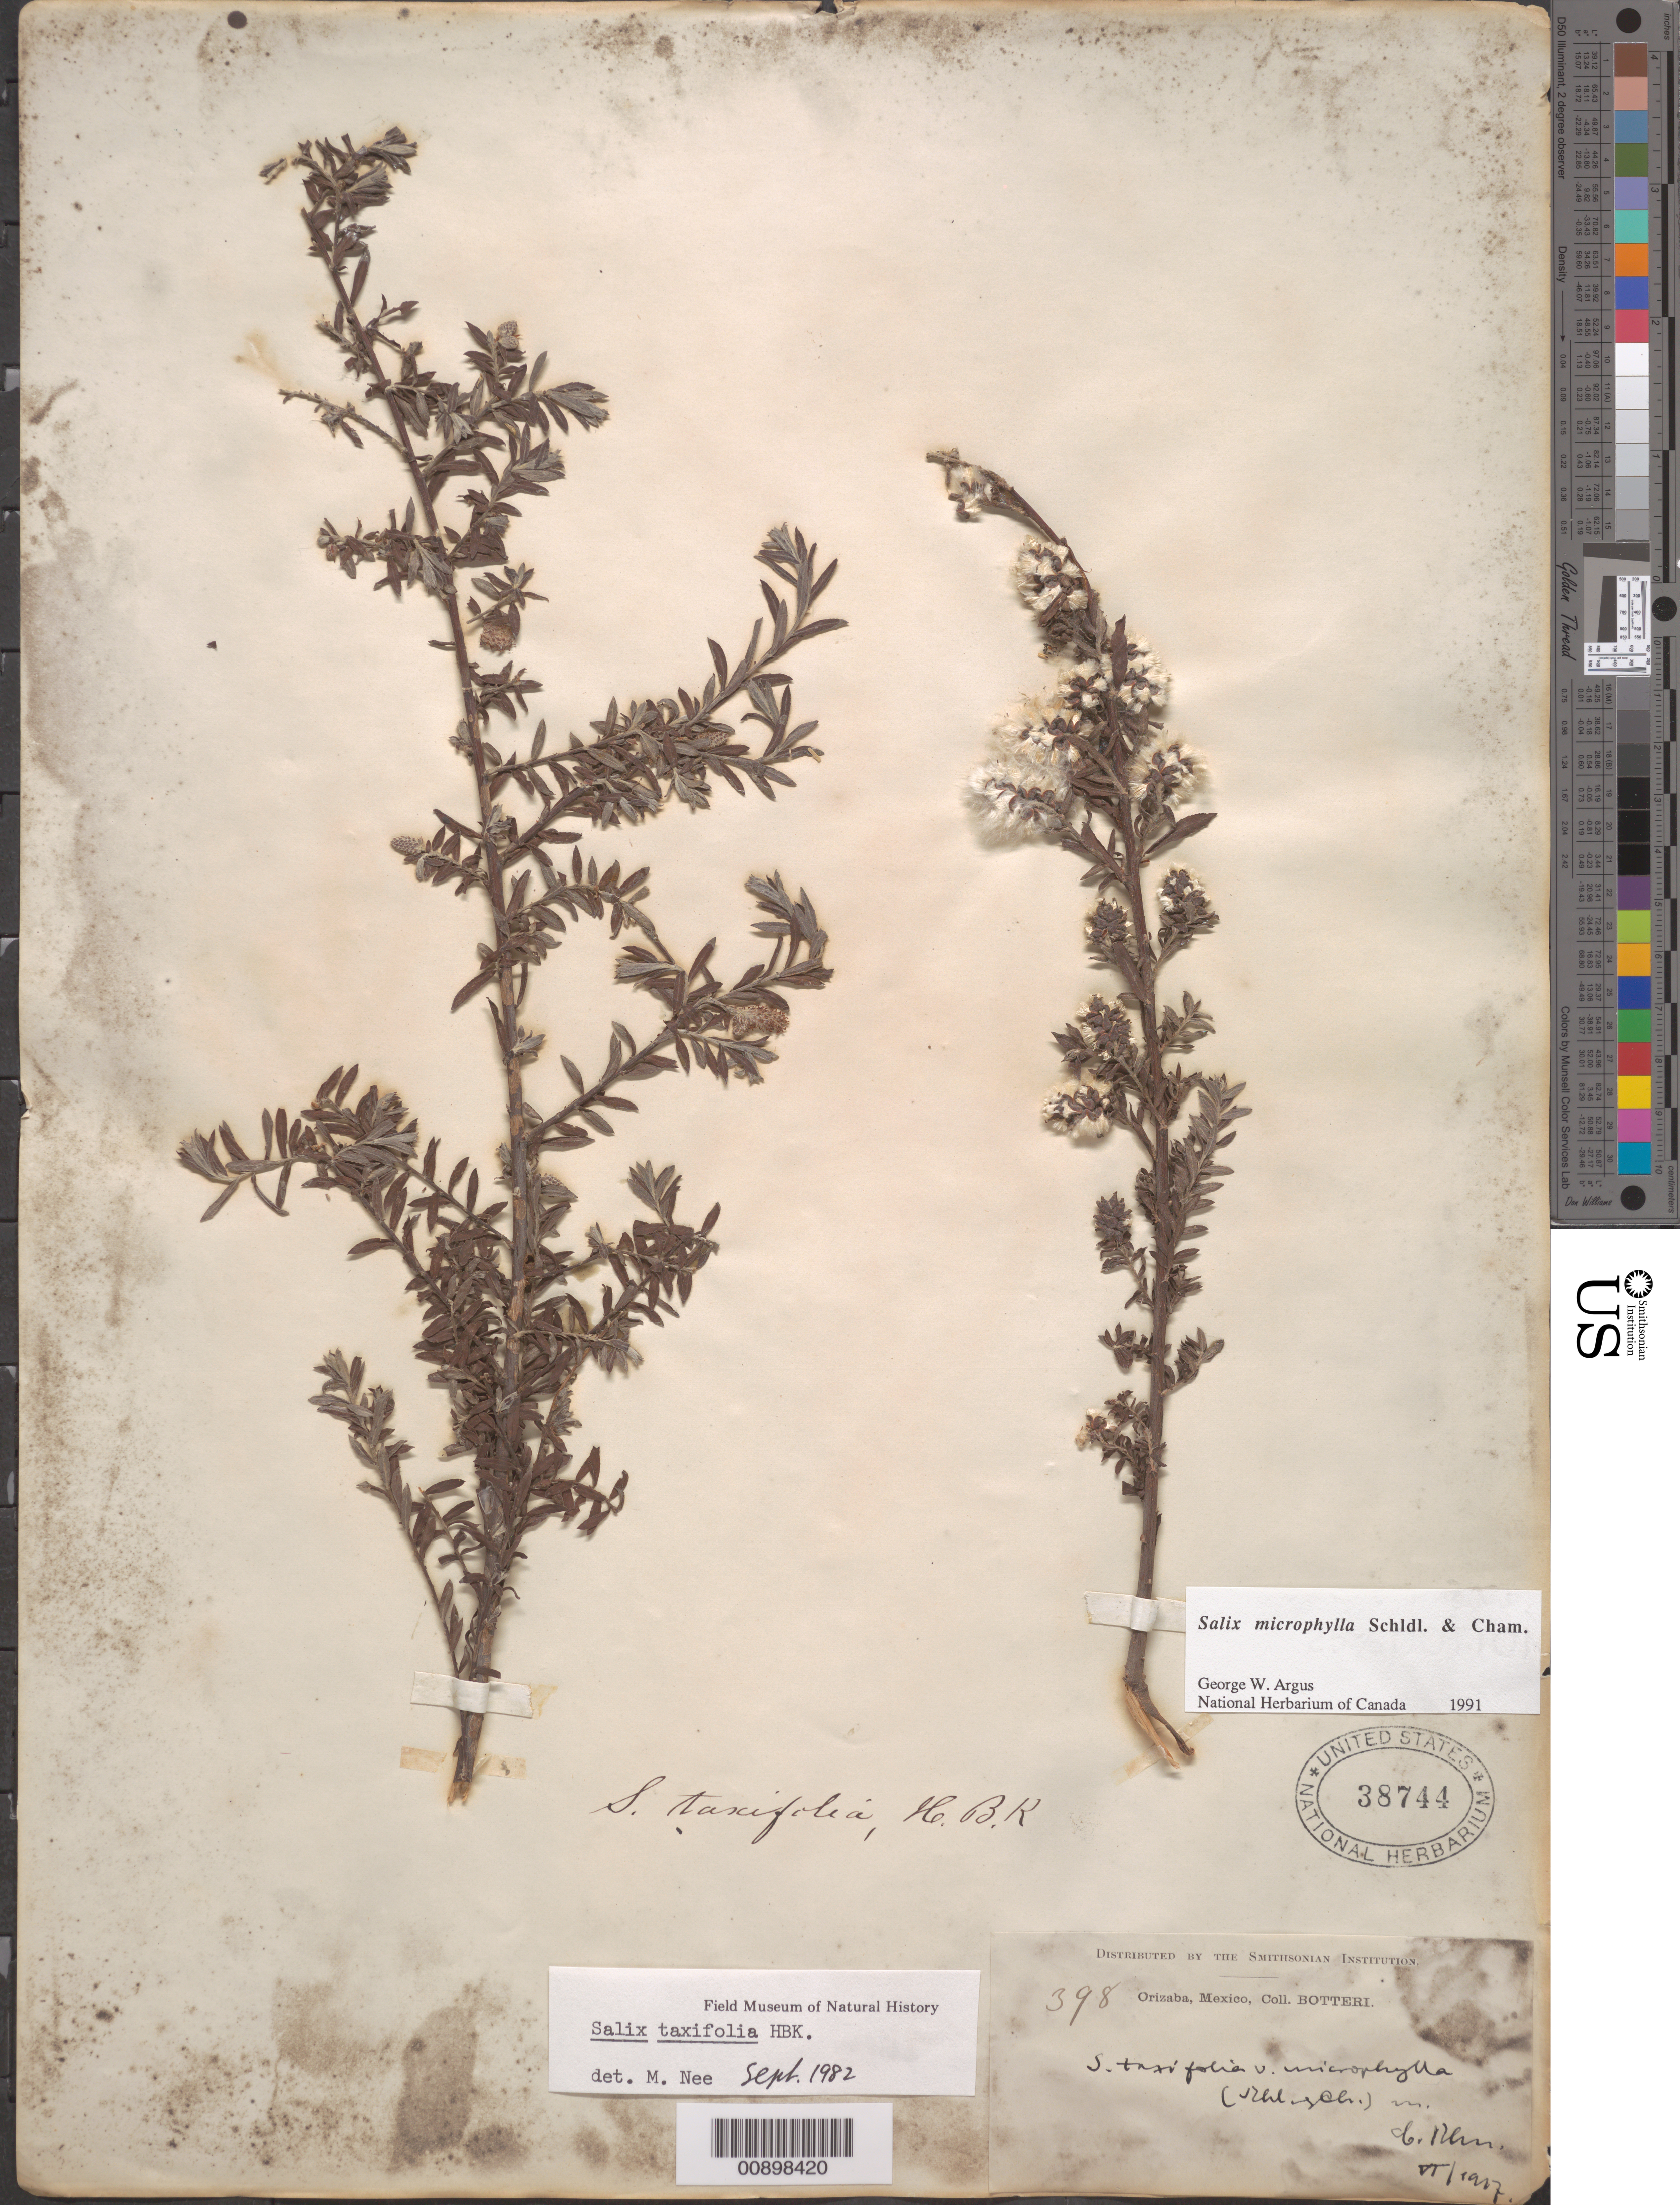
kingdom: Plantae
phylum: Tracheophyta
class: Magnoliopsida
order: Malpighiales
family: Salicaceae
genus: Salix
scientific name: Salix microphylla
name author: Schltdl. & Cham.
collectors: M. Botteri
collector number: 398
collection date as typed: Jun 1917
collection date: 1917-06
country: Mexico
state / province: Veracruz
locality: Orizaba.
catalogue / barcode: US 38744